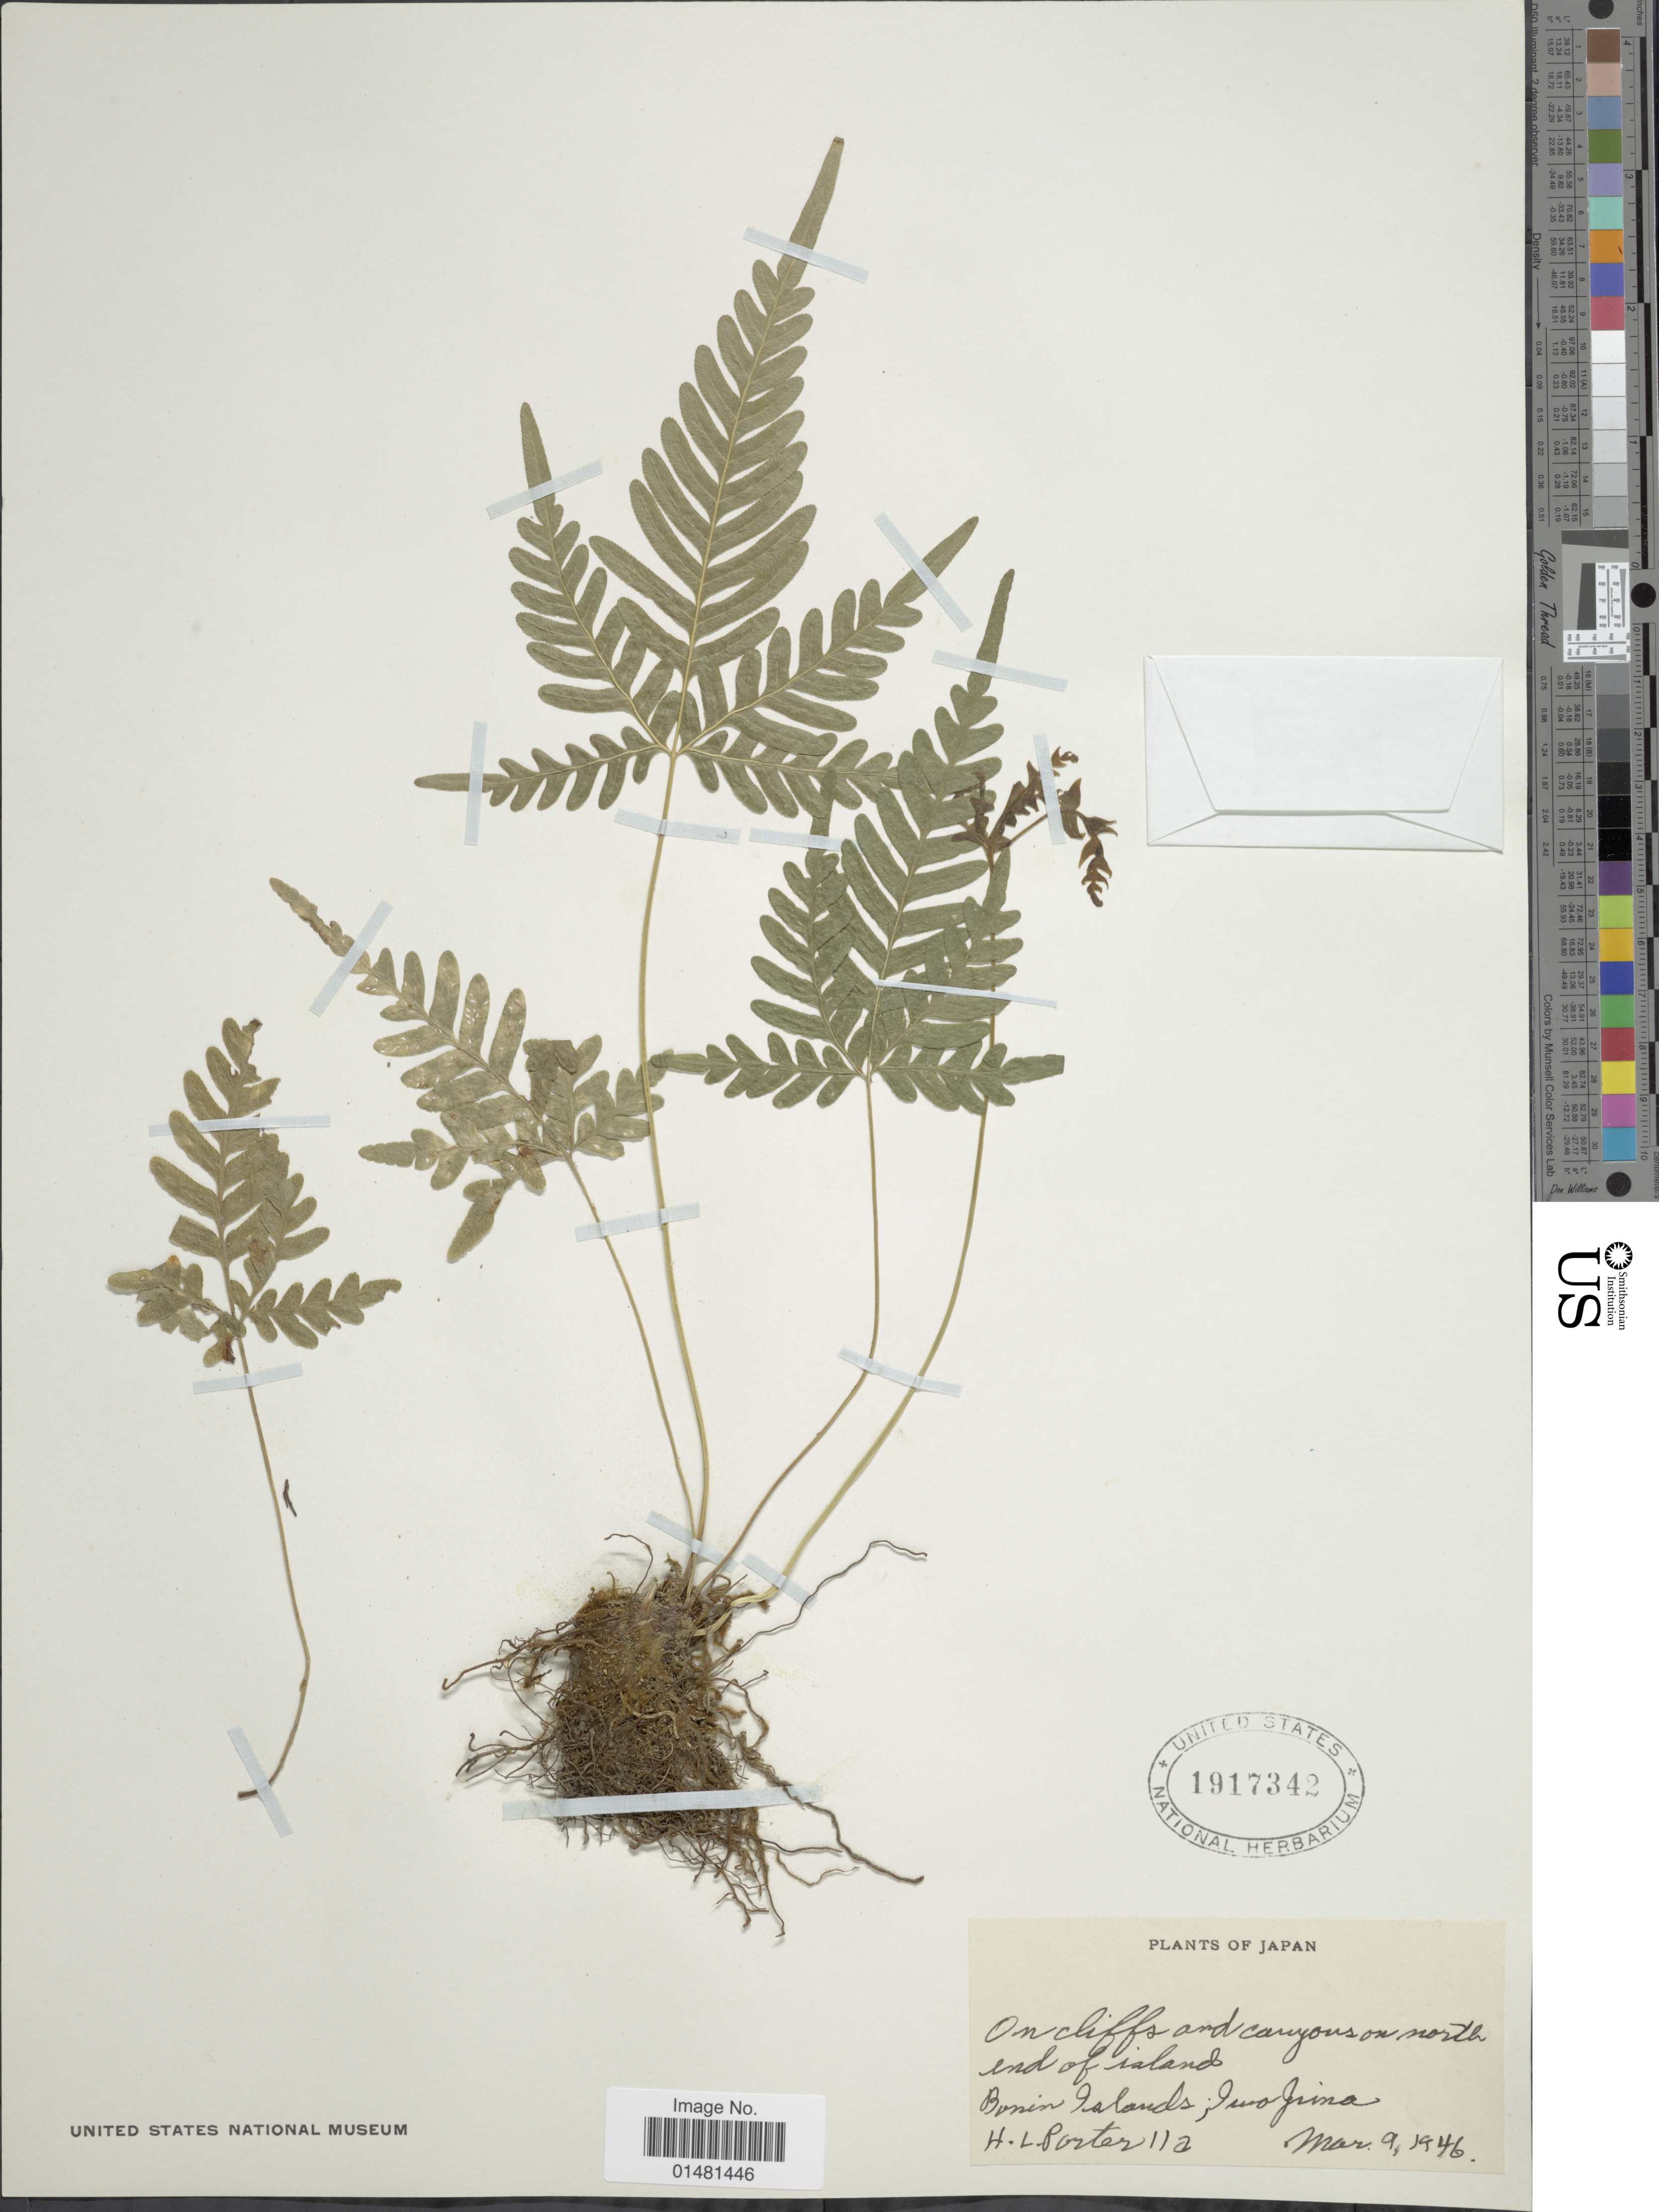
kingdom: Plantae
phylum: Tracheophyta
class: Polypodiopsida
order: Polypodiales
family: Pteridaceae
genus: Pteris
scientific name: Pteris sp.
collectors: H. L. Porter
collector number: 11d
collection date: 1946-03-09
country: Japan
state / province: Tokyo, Federal City of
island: Bonin Islands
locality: Bonin Islands, Juo Jima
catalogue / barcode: US 1917342